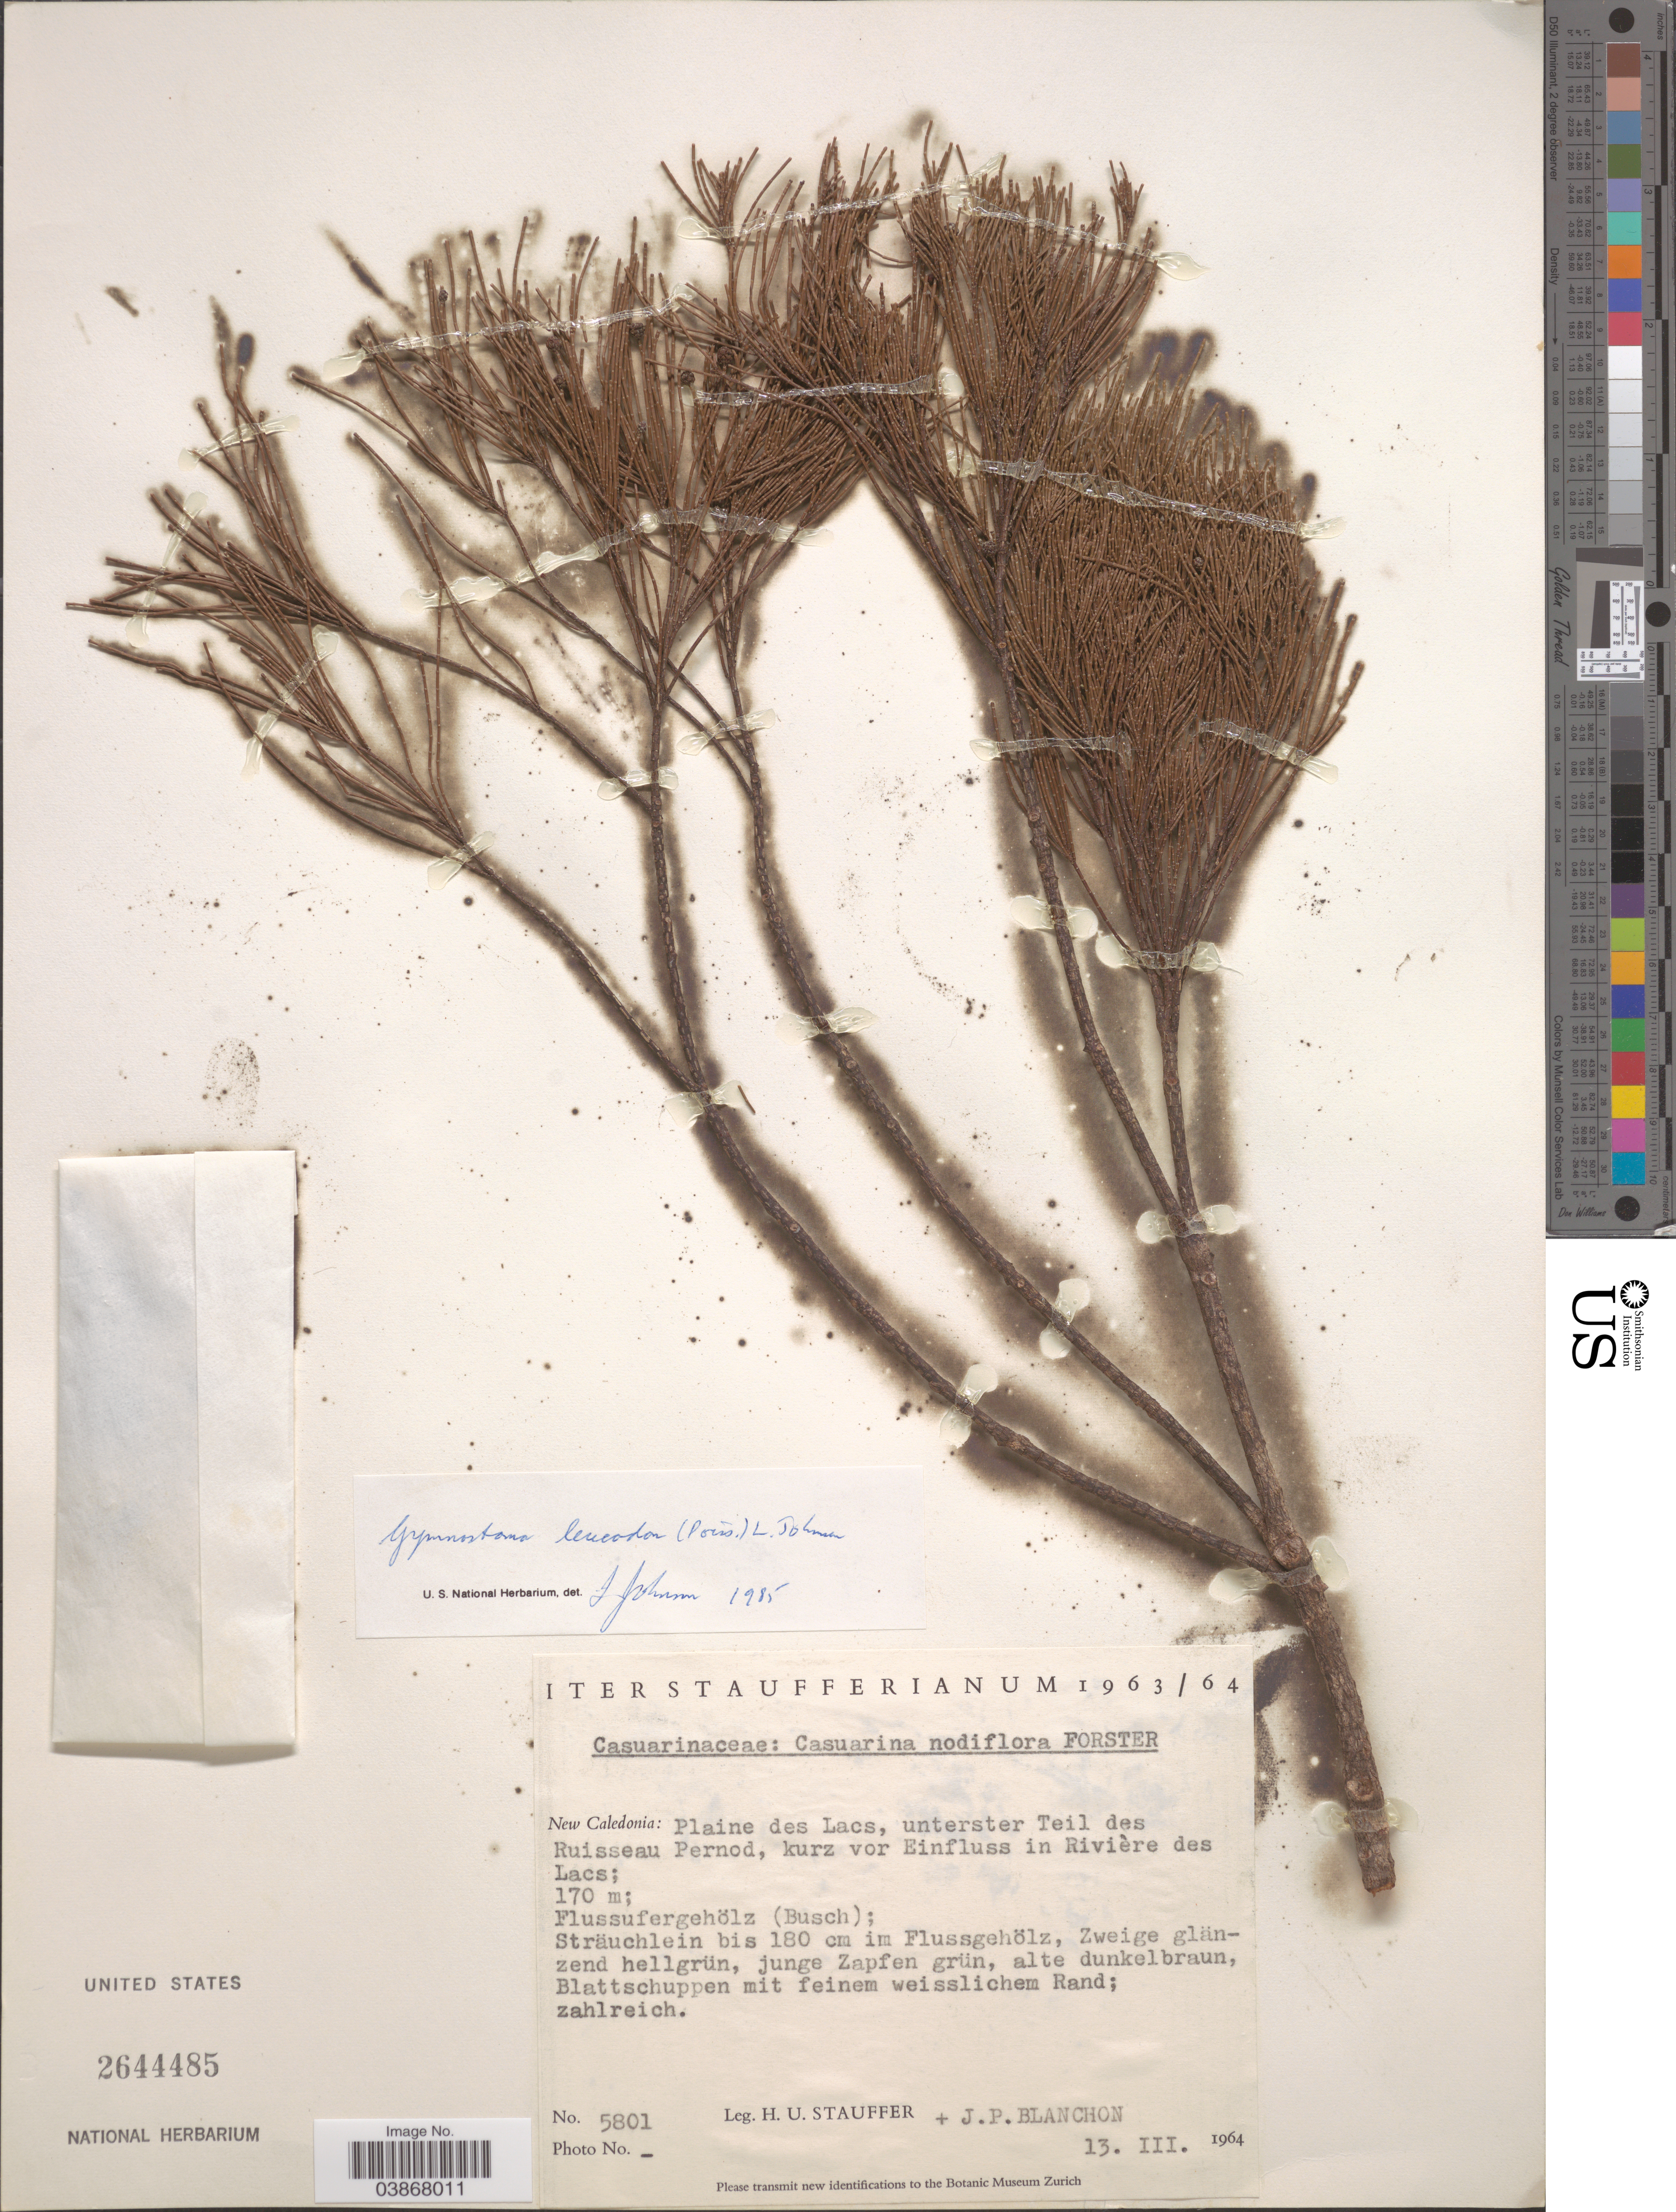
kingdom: Plantae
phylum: Tracheophyta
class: Magnoliopsida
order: Fagales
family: Casuarinaceae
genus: Gymnostoma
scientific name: Gymnostoma leucodon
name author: (Poiss.) L.A.S. Johnson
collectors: H. U. Stauffer & J. Blanchon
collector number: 5801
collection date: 1964-03-13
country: New Caledonia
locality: Plaine des Lacs, unterster Teil des Ruisseau Pernod, kurz vor Einfluss in Rivière des Lacs.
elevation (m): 170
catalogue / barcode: US 2644485